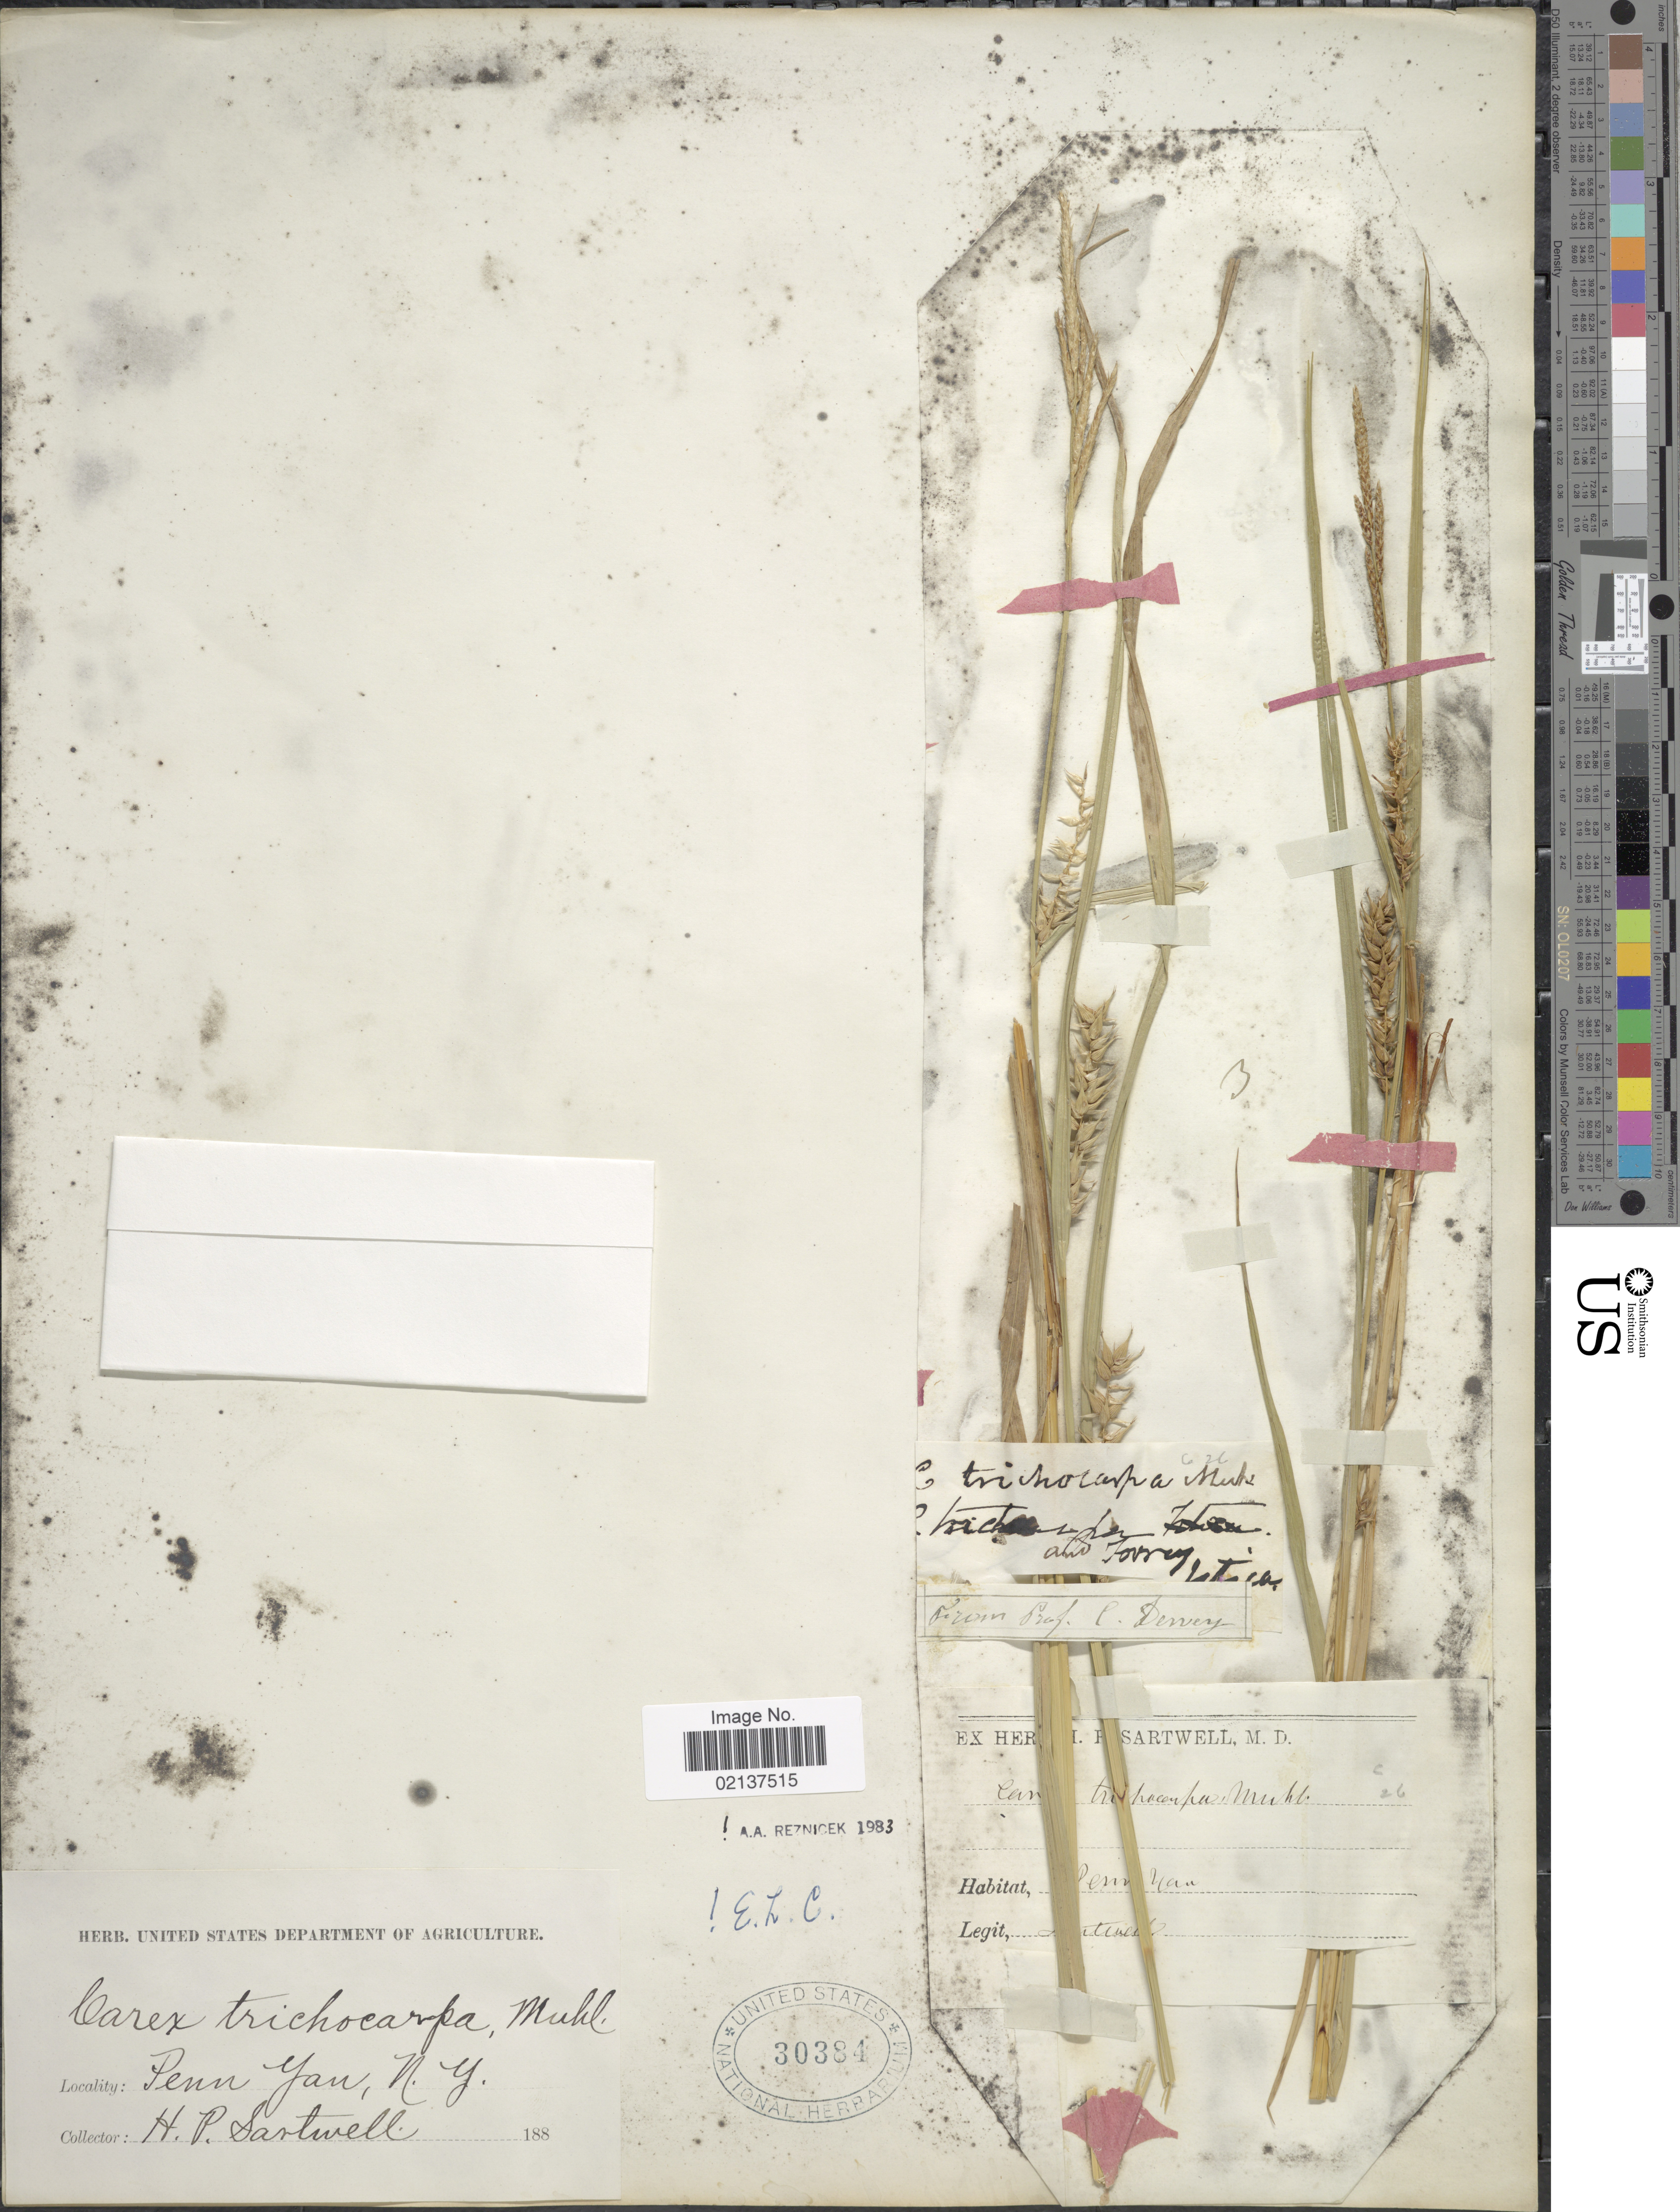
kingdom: Plantae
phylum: Tracheophyta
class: Liliopsida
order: Poales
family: Cyperaceae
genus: Carex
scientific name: Carex trichocarpa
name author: Muhl. ex Willd.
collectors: H. P. Sartwell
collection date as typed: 188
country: United States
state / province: New York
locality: Penn Yan, N.Y.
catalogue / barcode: US 30384